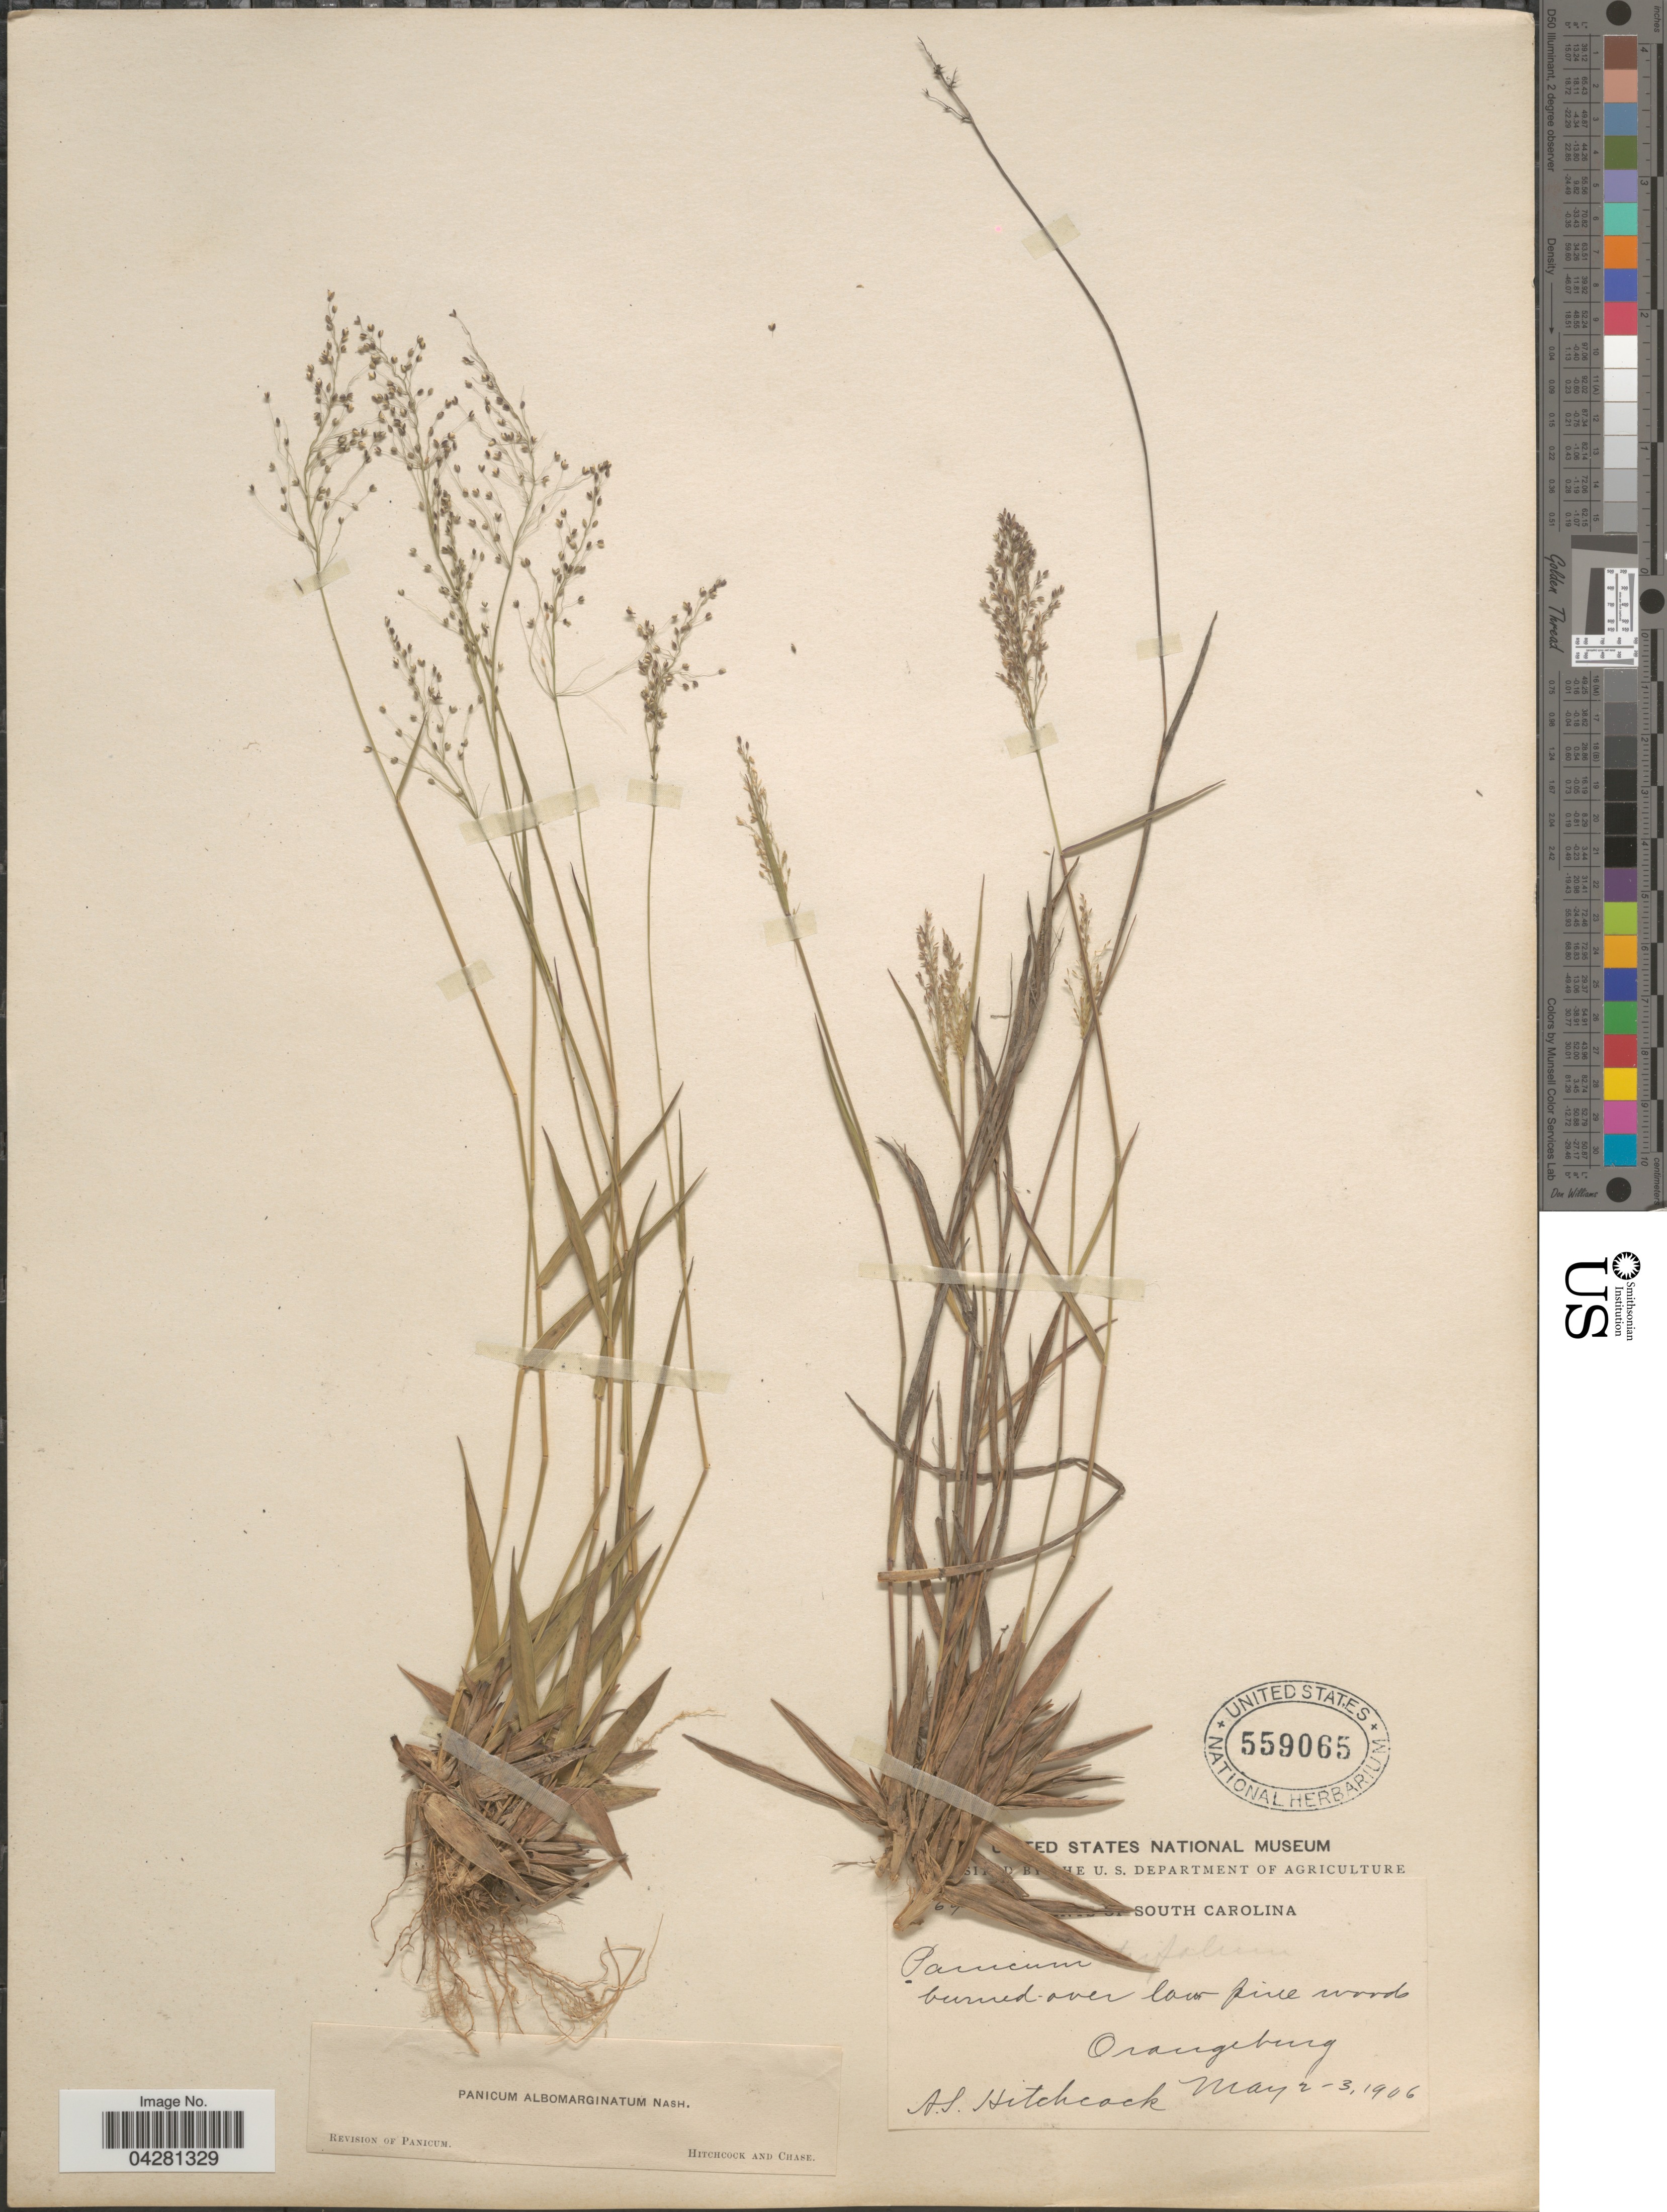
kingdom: Plantae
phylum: Tracheophyta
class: Liliopsida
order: Poales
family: Poaceae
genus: Dichanthelium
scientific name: Dichanthelium dichotomum var. unciphyllum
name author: (Trin.) Davidse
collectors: A. S. Hitchcock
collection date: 1906-05-02/1906-05-03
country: United States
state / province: South Carolina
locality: Orangeburg.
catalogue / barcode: US 559065